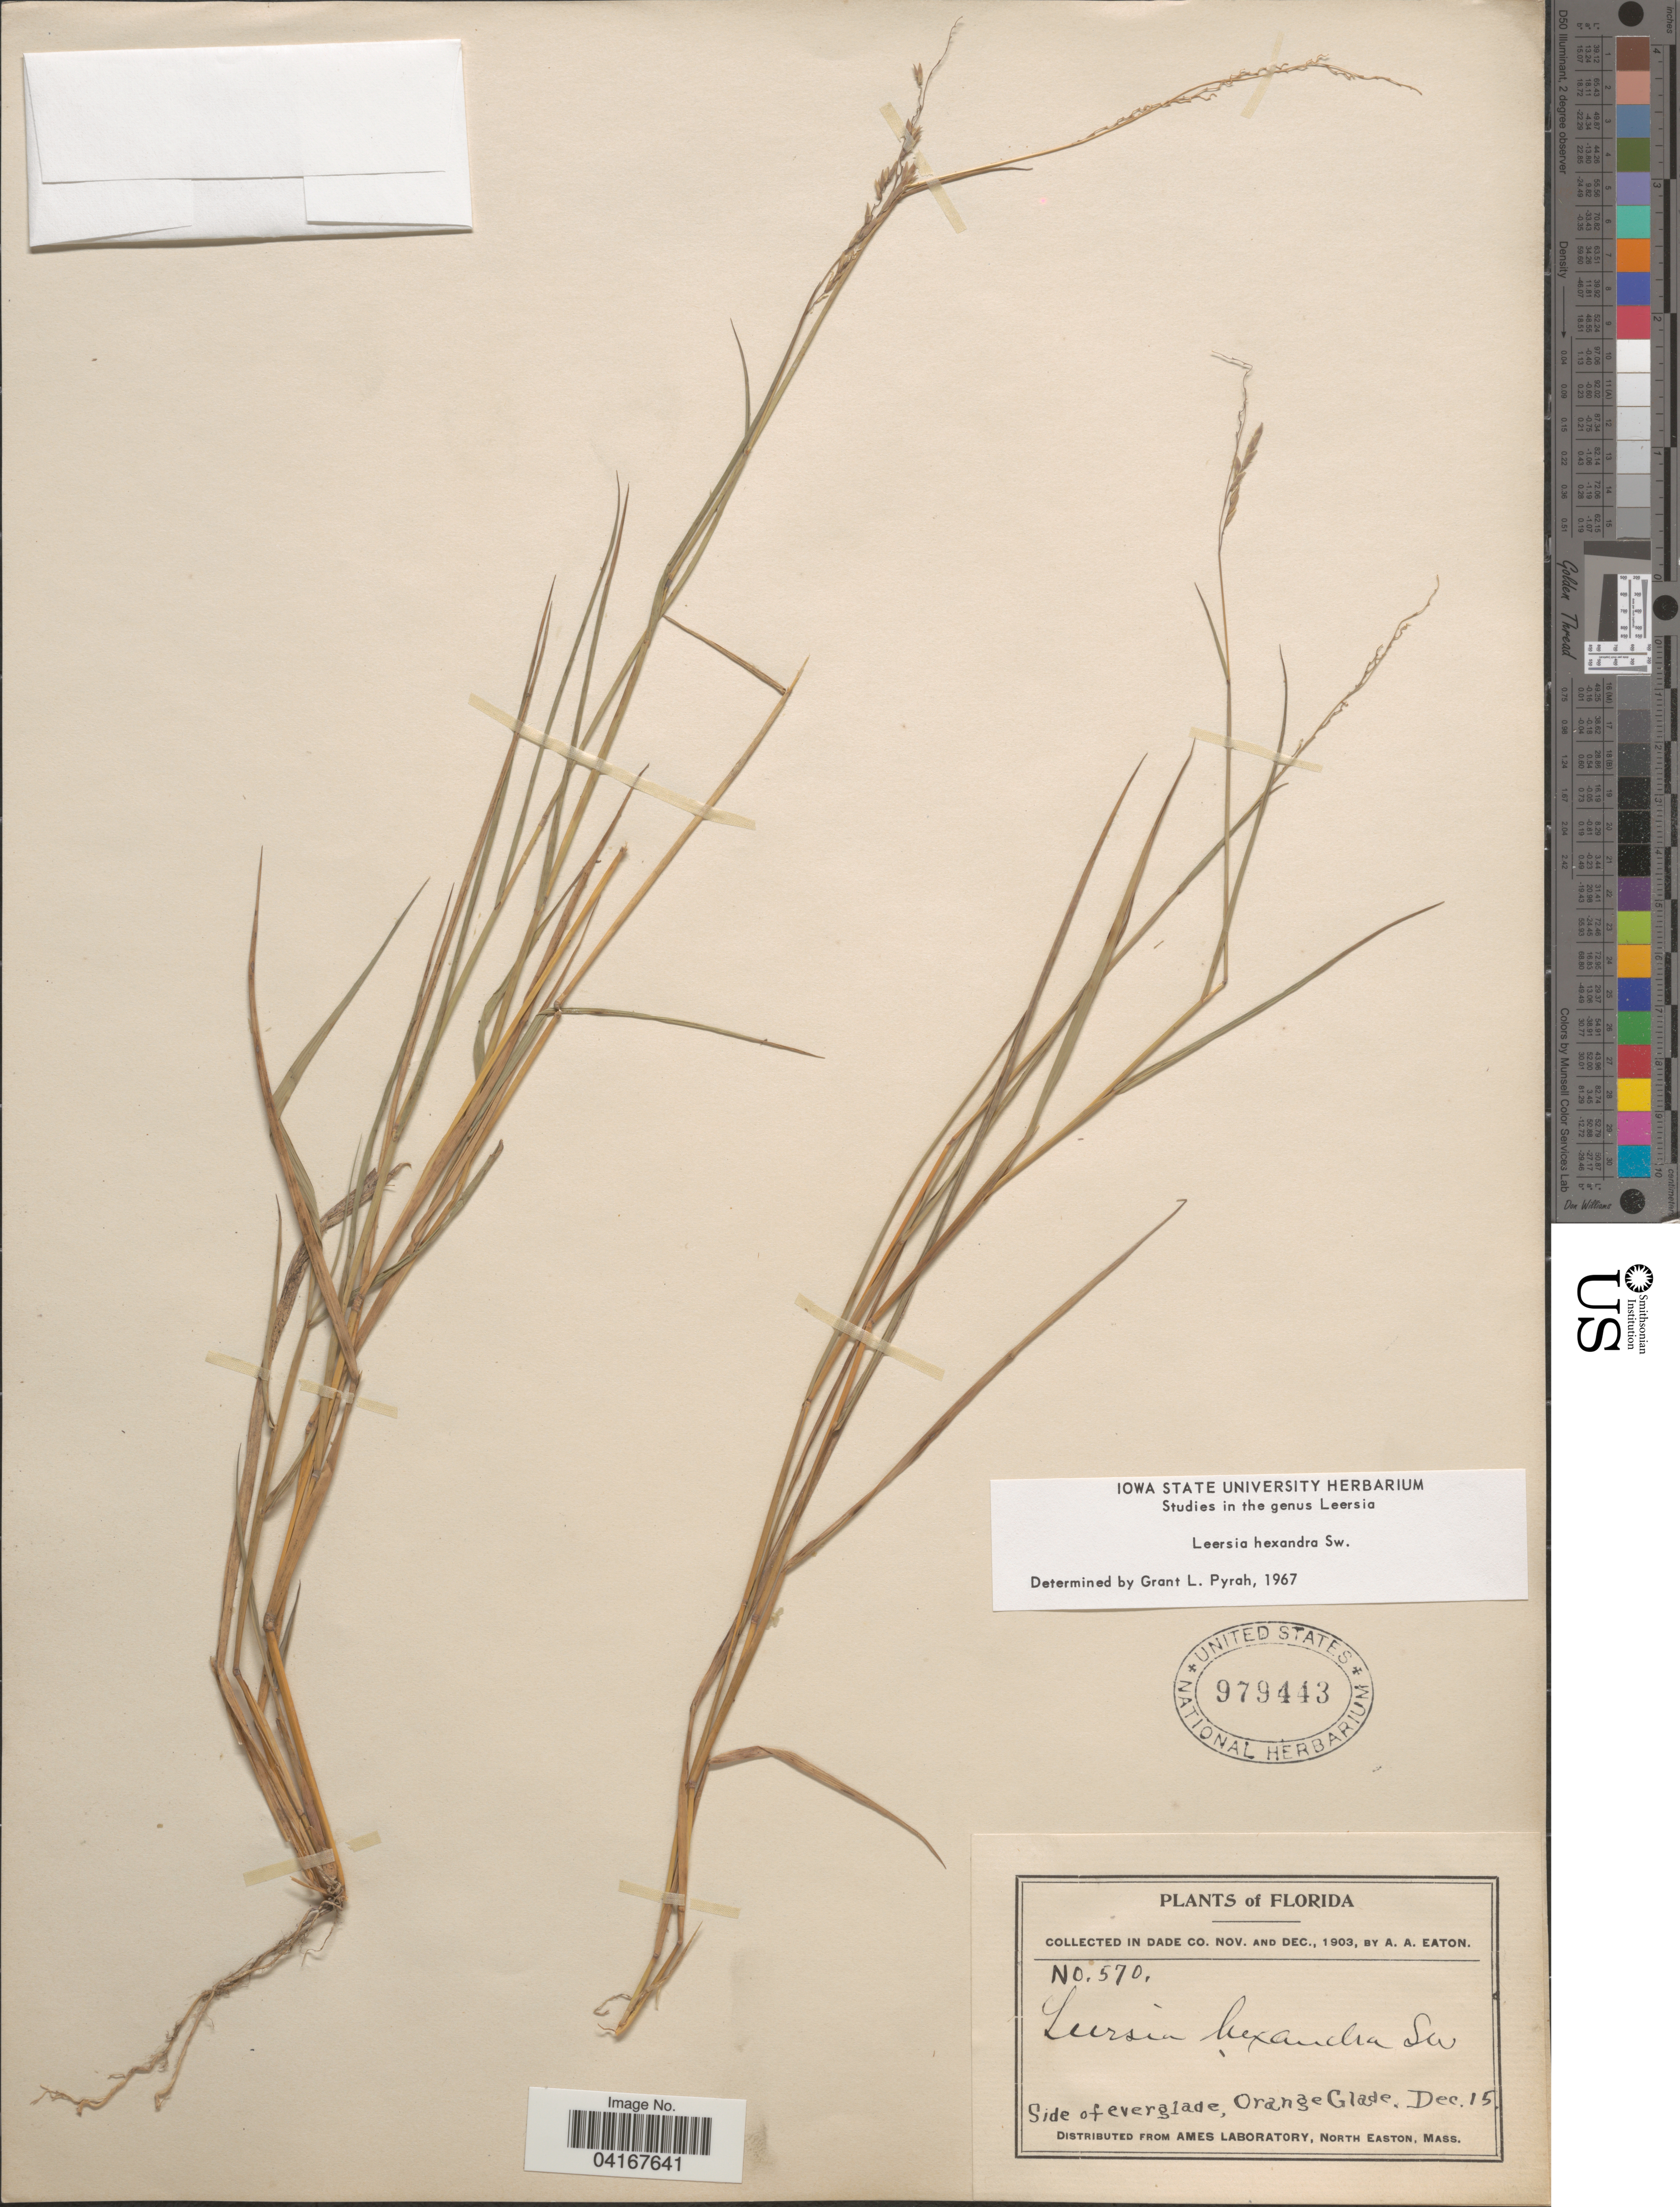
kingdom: Plantae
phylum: Tracheophyta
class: Liliopsida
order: Poales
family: Poaceae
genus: Leersia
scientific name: Leersia hexandra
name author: Sw.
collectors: A. A. Eaton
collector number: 570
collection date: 1903-12-15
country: United States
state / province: Florida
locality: Side of everglade, Orange Glade.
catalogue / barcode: US 979443